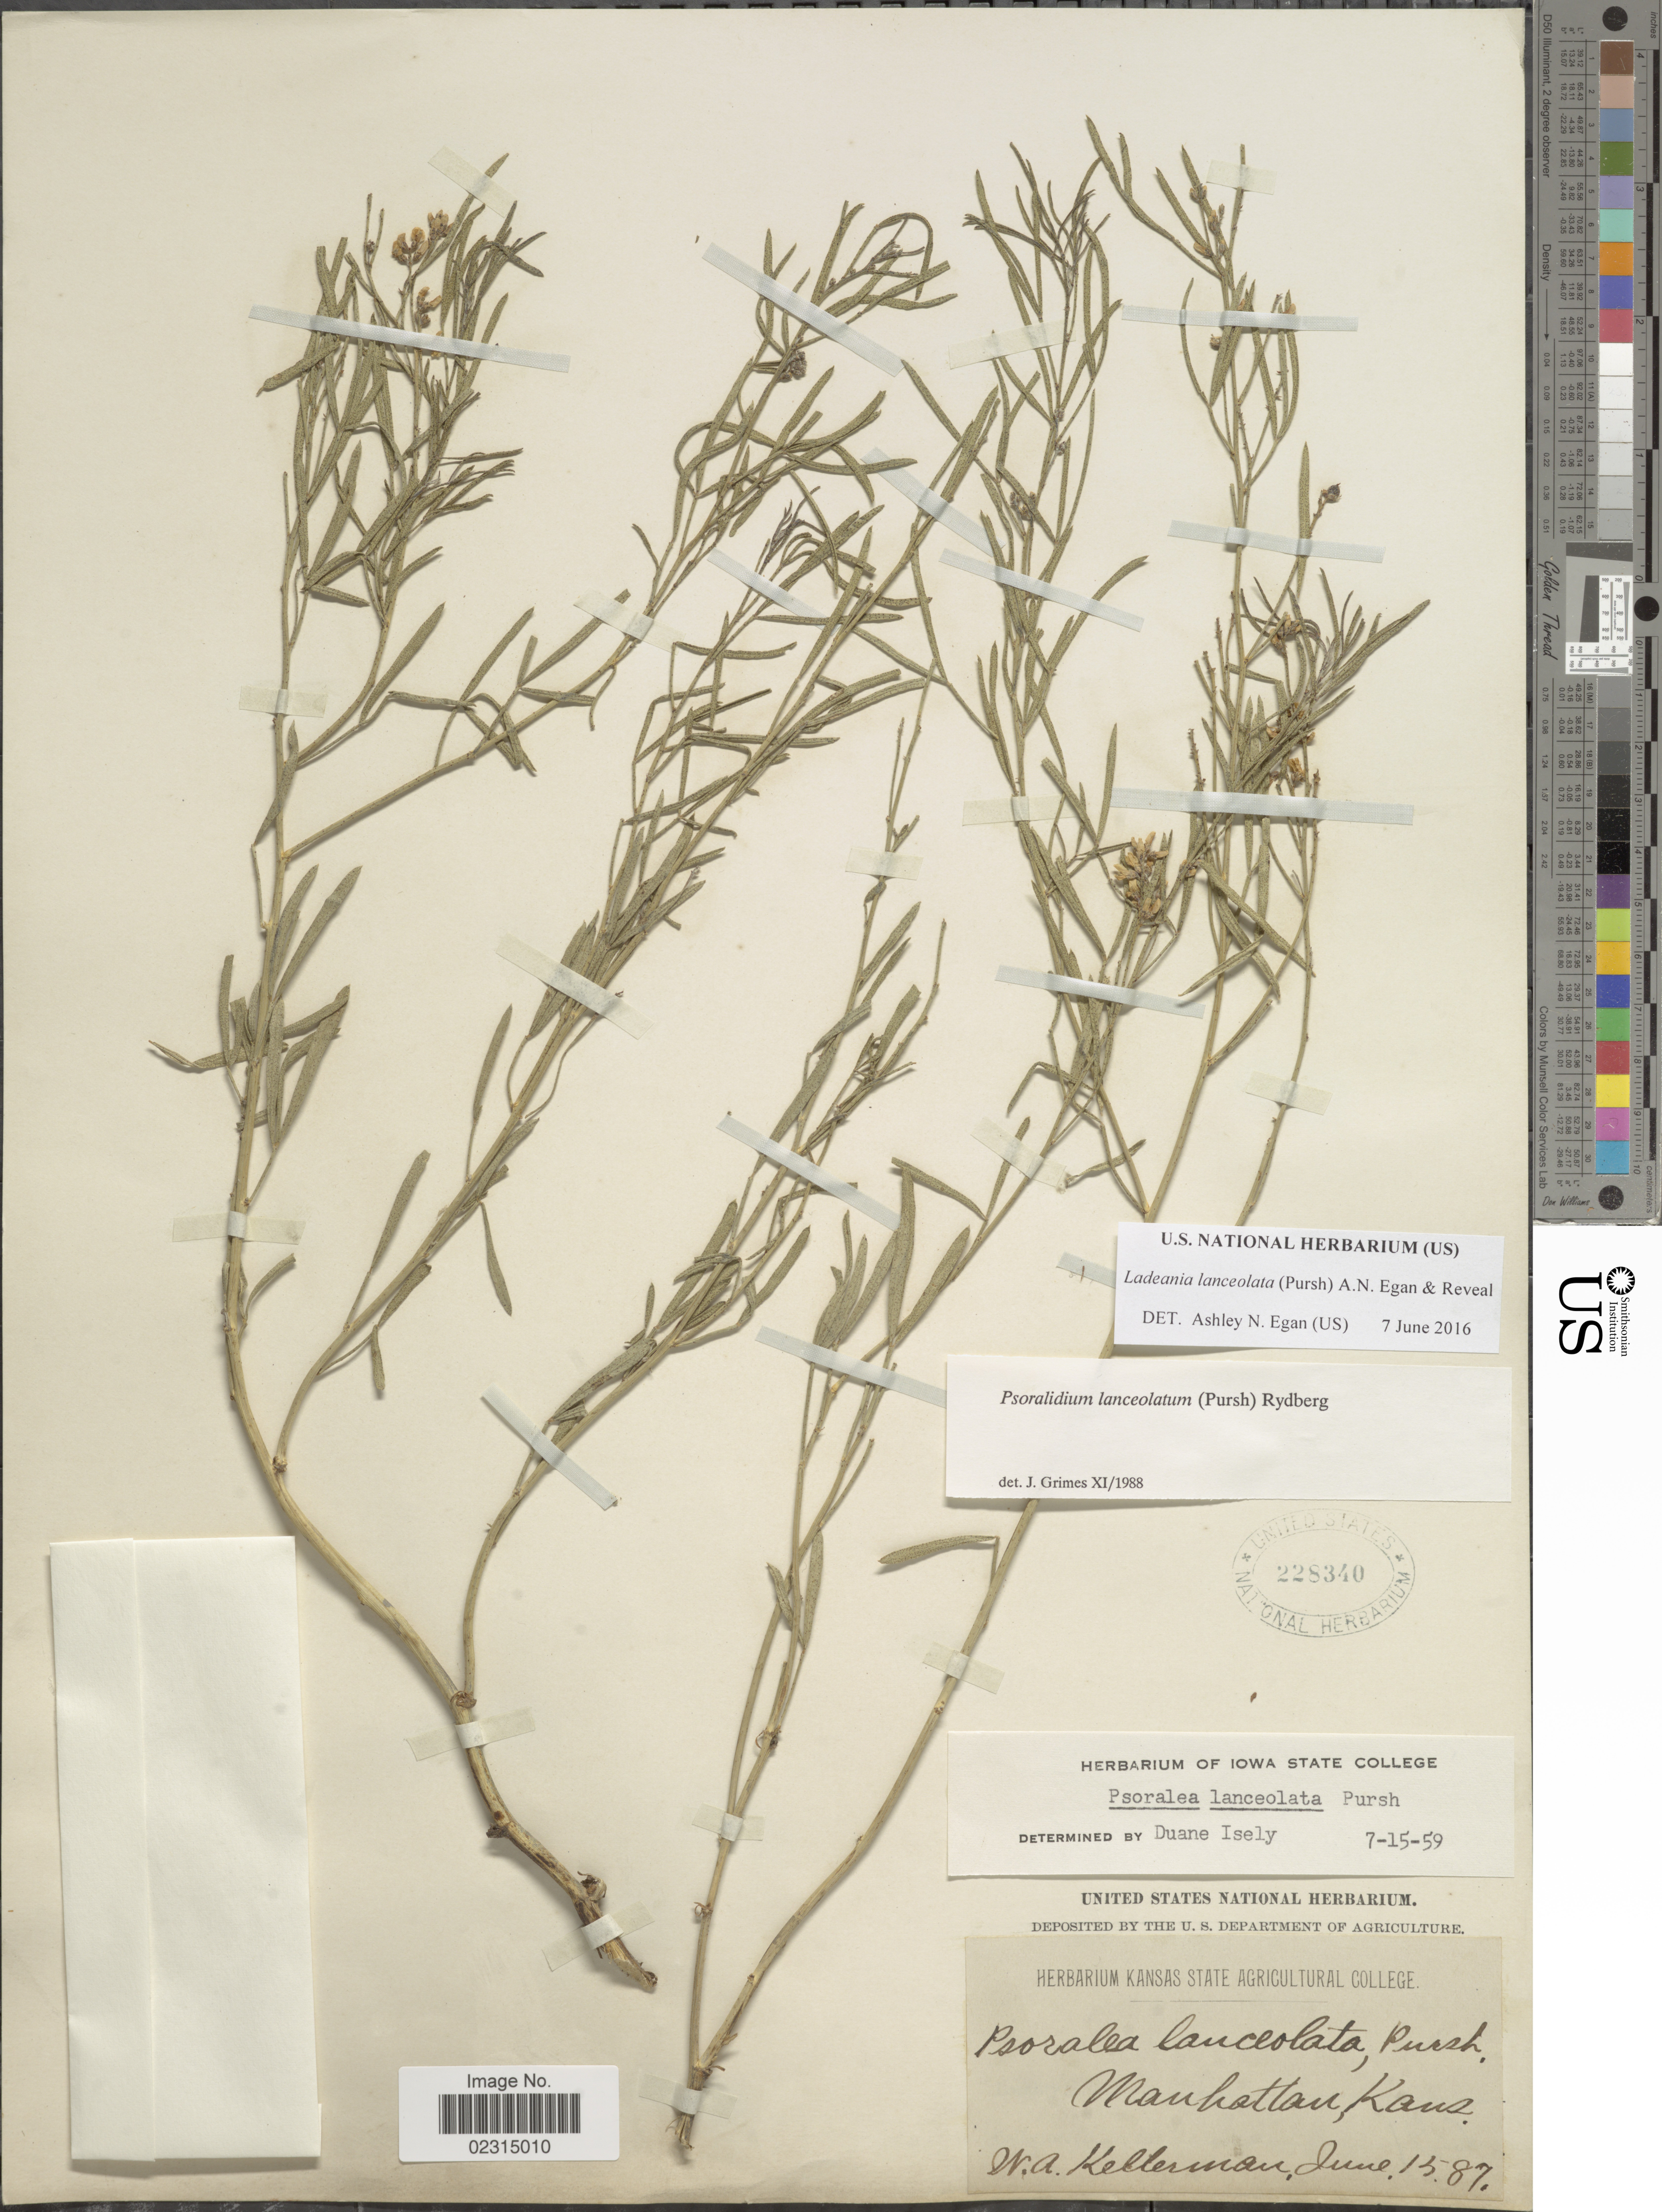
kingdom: Plantae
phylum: Tracheophyta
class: Magnoliopsida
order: Fabales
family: Fabaceae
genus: Ladeania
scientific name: Ladeania lanceolata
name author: (Pursh) A.N. Egan & Reveal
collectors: W. Kellerman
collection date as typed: Transcribed d/m/y: 15/6/87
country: United States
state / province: Kansas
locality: Manhatten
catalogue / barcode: US 228340